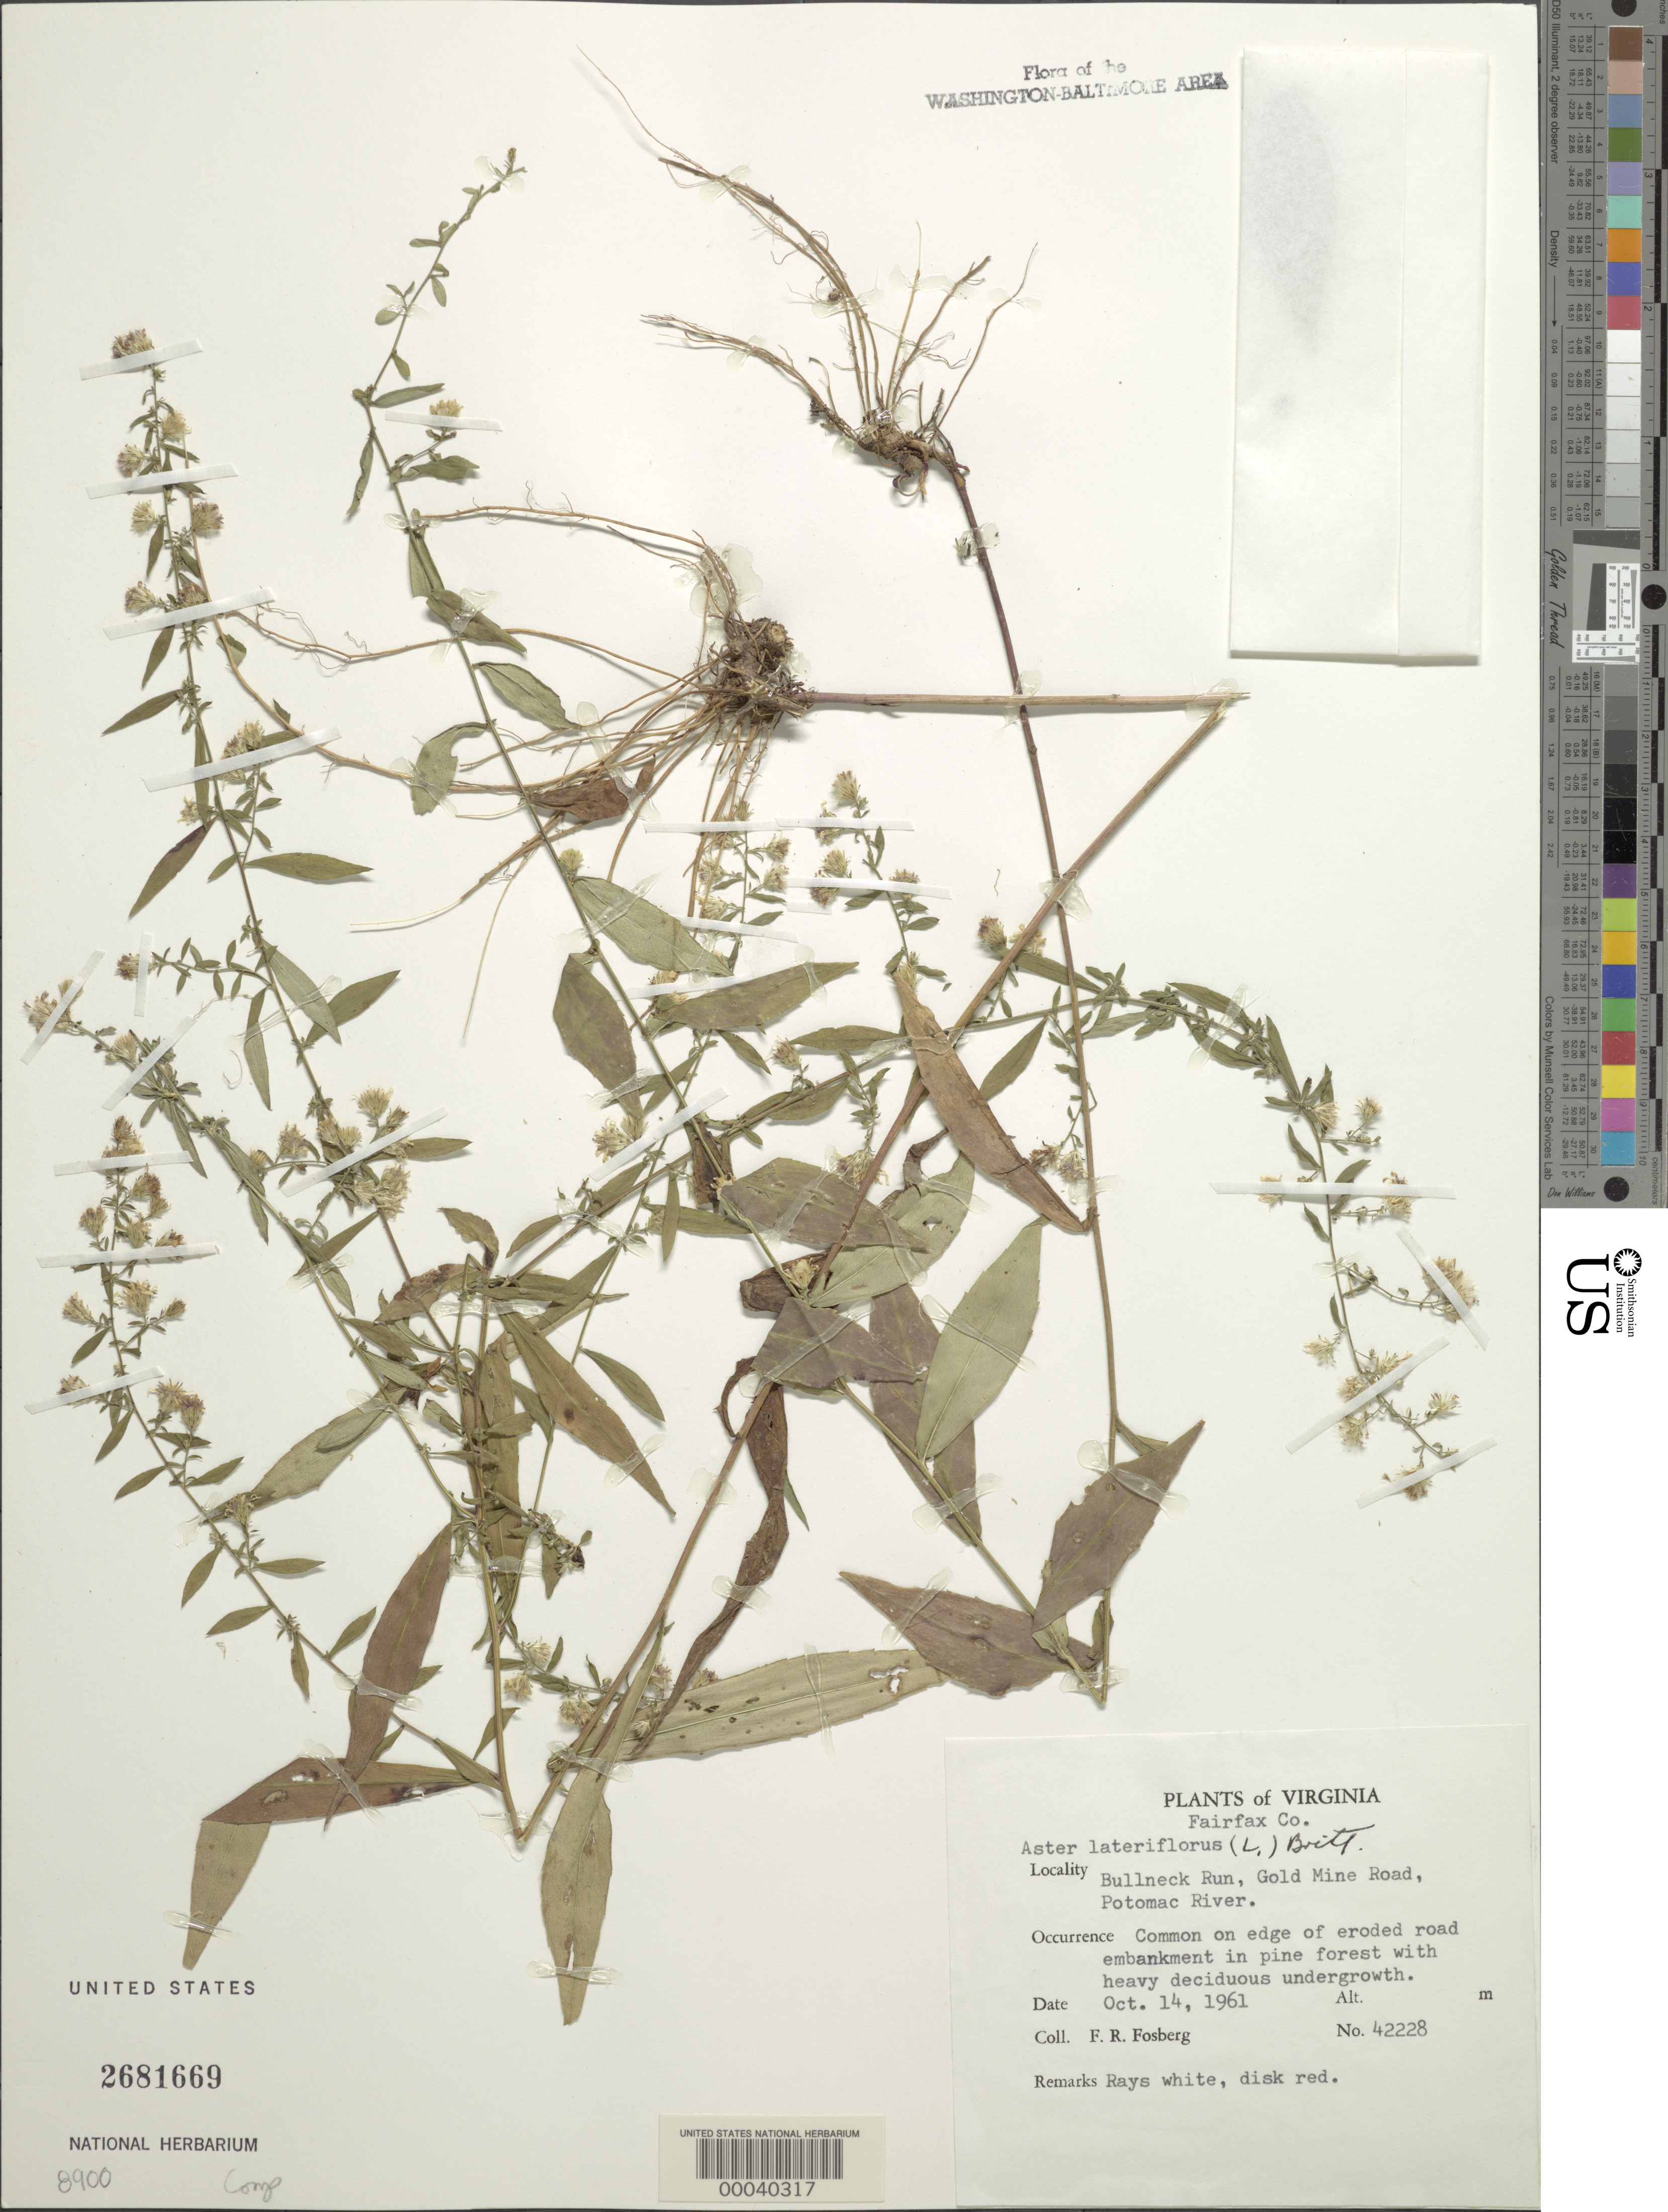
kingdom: Plantae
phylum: Tracheophyta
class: Magnoliopsida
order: Asterales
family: Asteraceae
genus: Symphyotrichum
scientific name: Symphyotrichum lateriflorum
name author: (L.) Á. Löve & D. Löve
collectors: F. R. Fosberg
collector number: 42228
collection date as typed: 14 Oct 1961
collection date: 1961-10-14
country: United States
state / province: Virginia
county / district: Fairfax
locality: Bullneck Run Gold Mine Road Potomac River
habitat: Eroded road embankment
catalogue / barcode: US 2681669